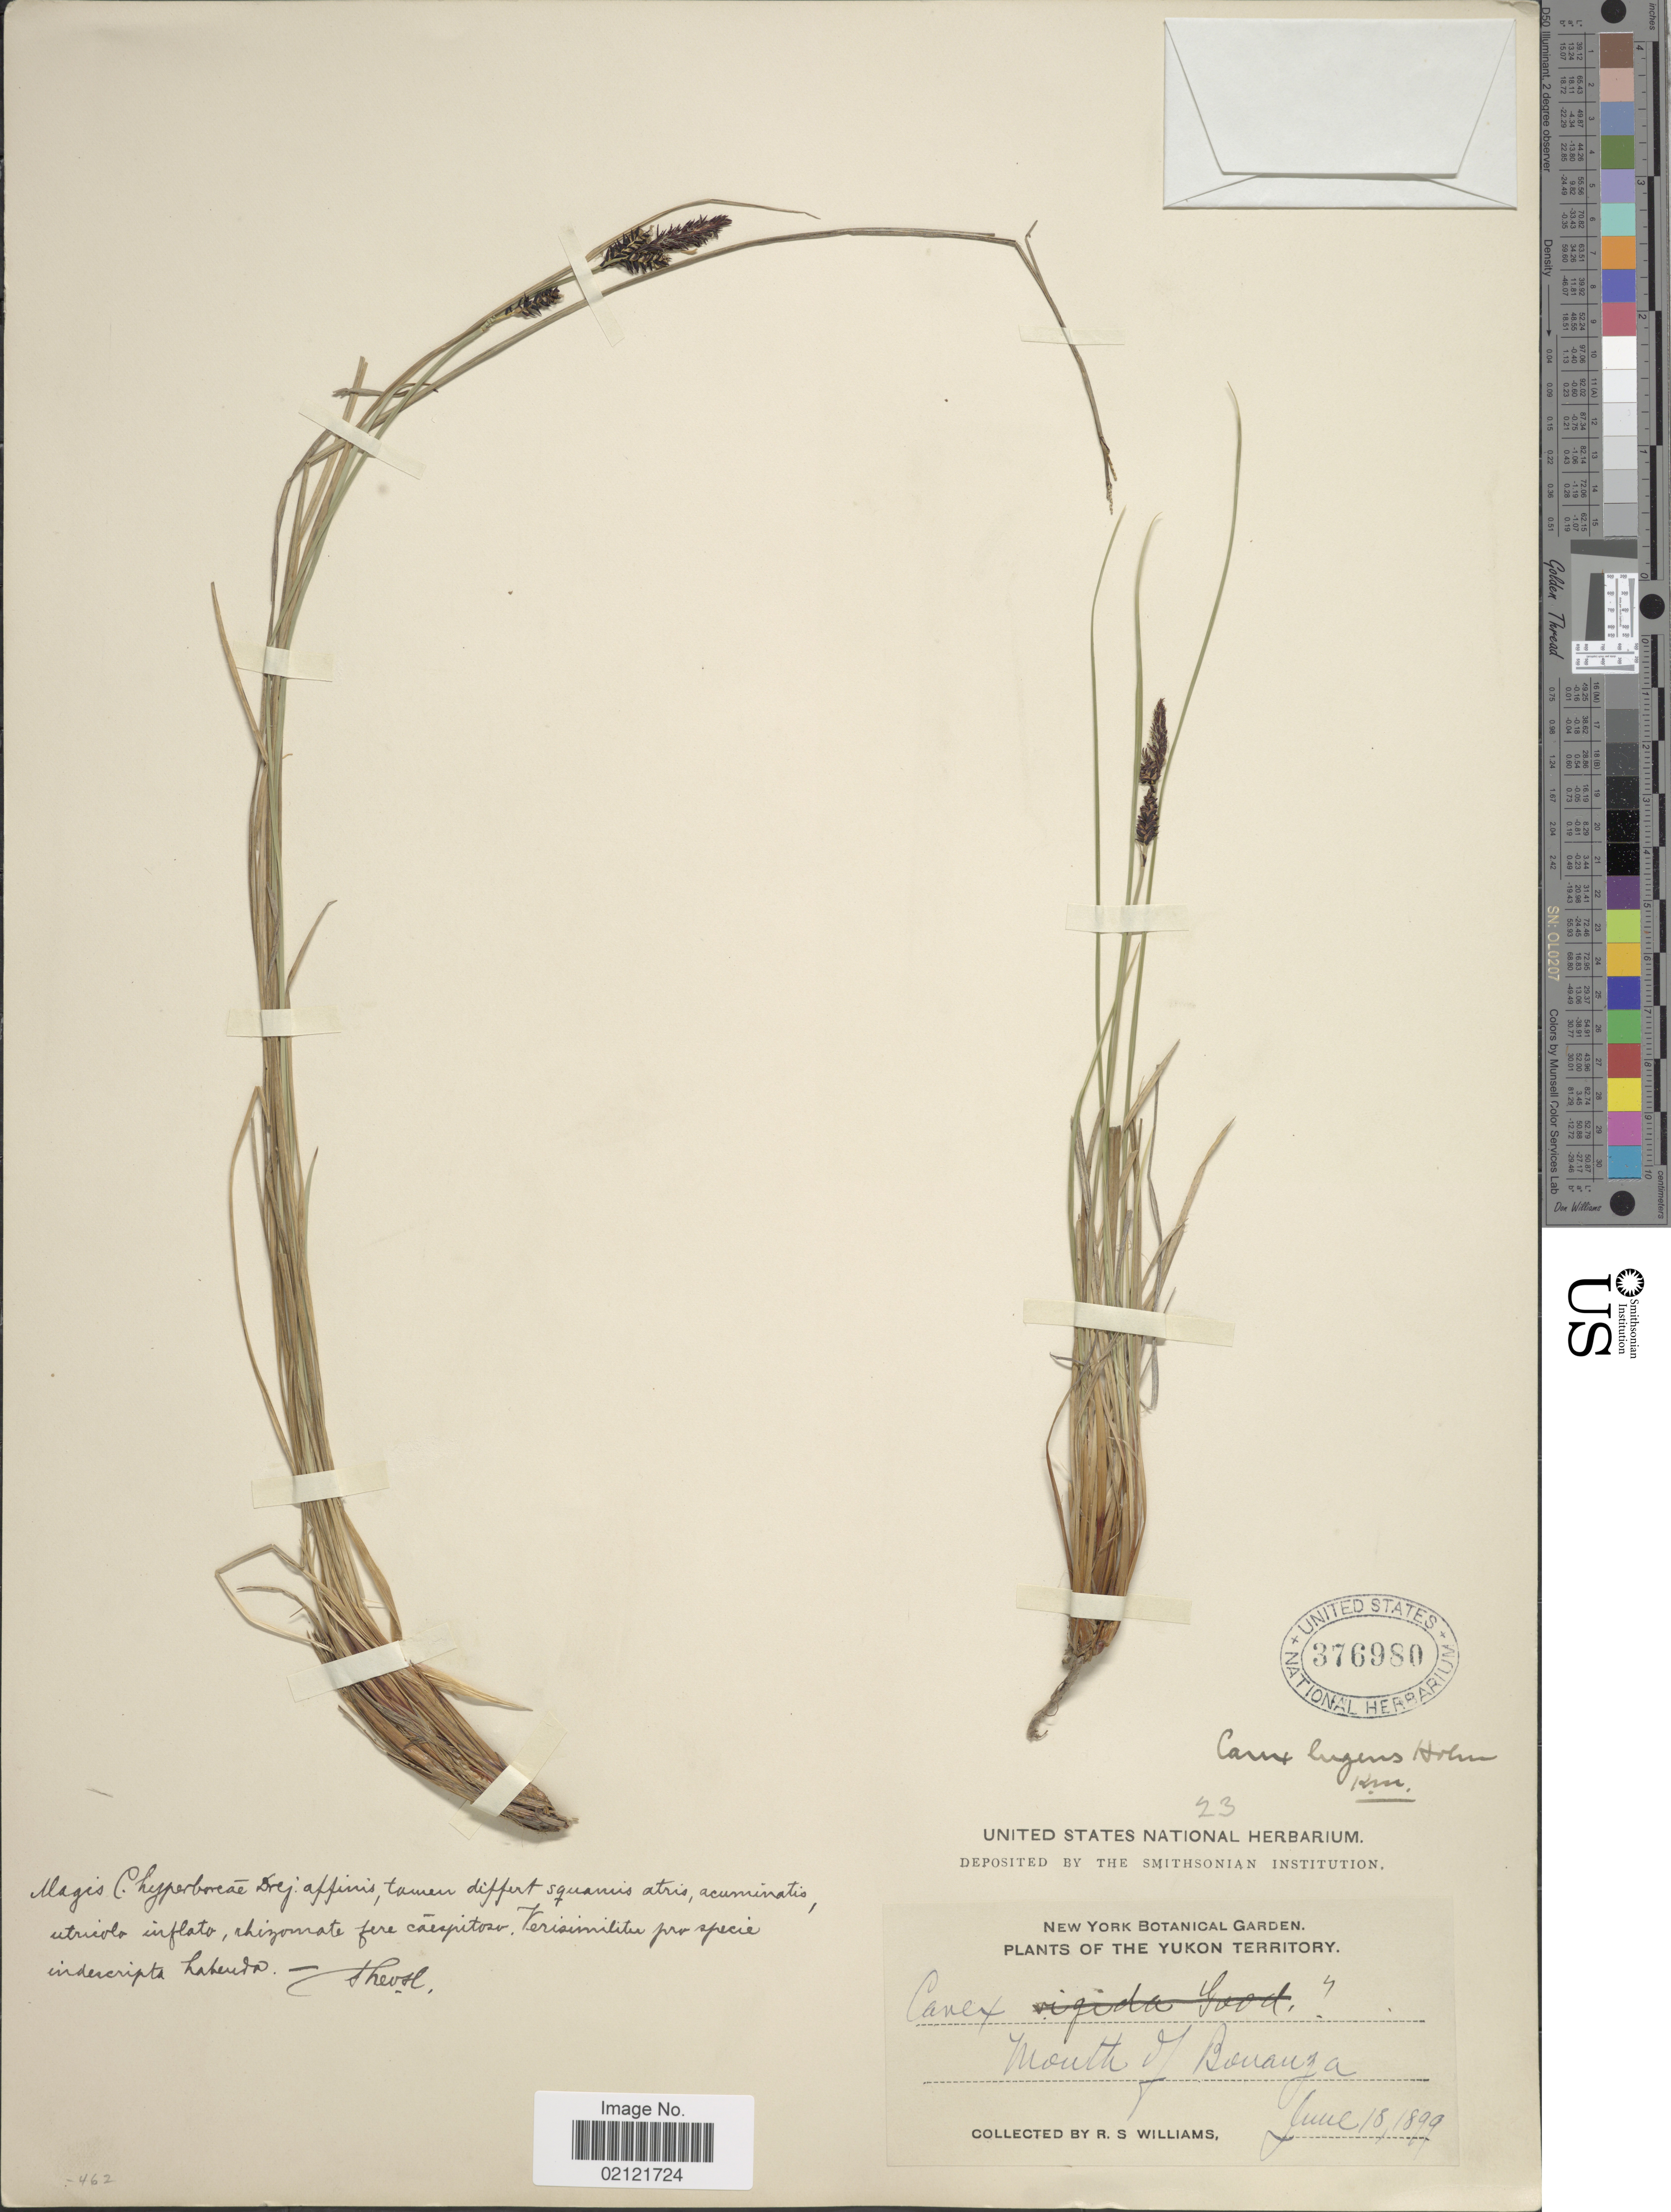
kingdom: Plantae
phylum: Tracheophyta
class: Liliopsida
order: Poales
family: Cyperaceae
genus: Carex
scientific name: Carex bigelowii subsp. lugens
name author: (Holm) T.V. Egorova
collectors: R. S. Williams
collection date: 1899-06-18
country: Canada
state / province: Yukon Territory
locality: Mouth of Bonanza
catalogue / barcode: US 376980